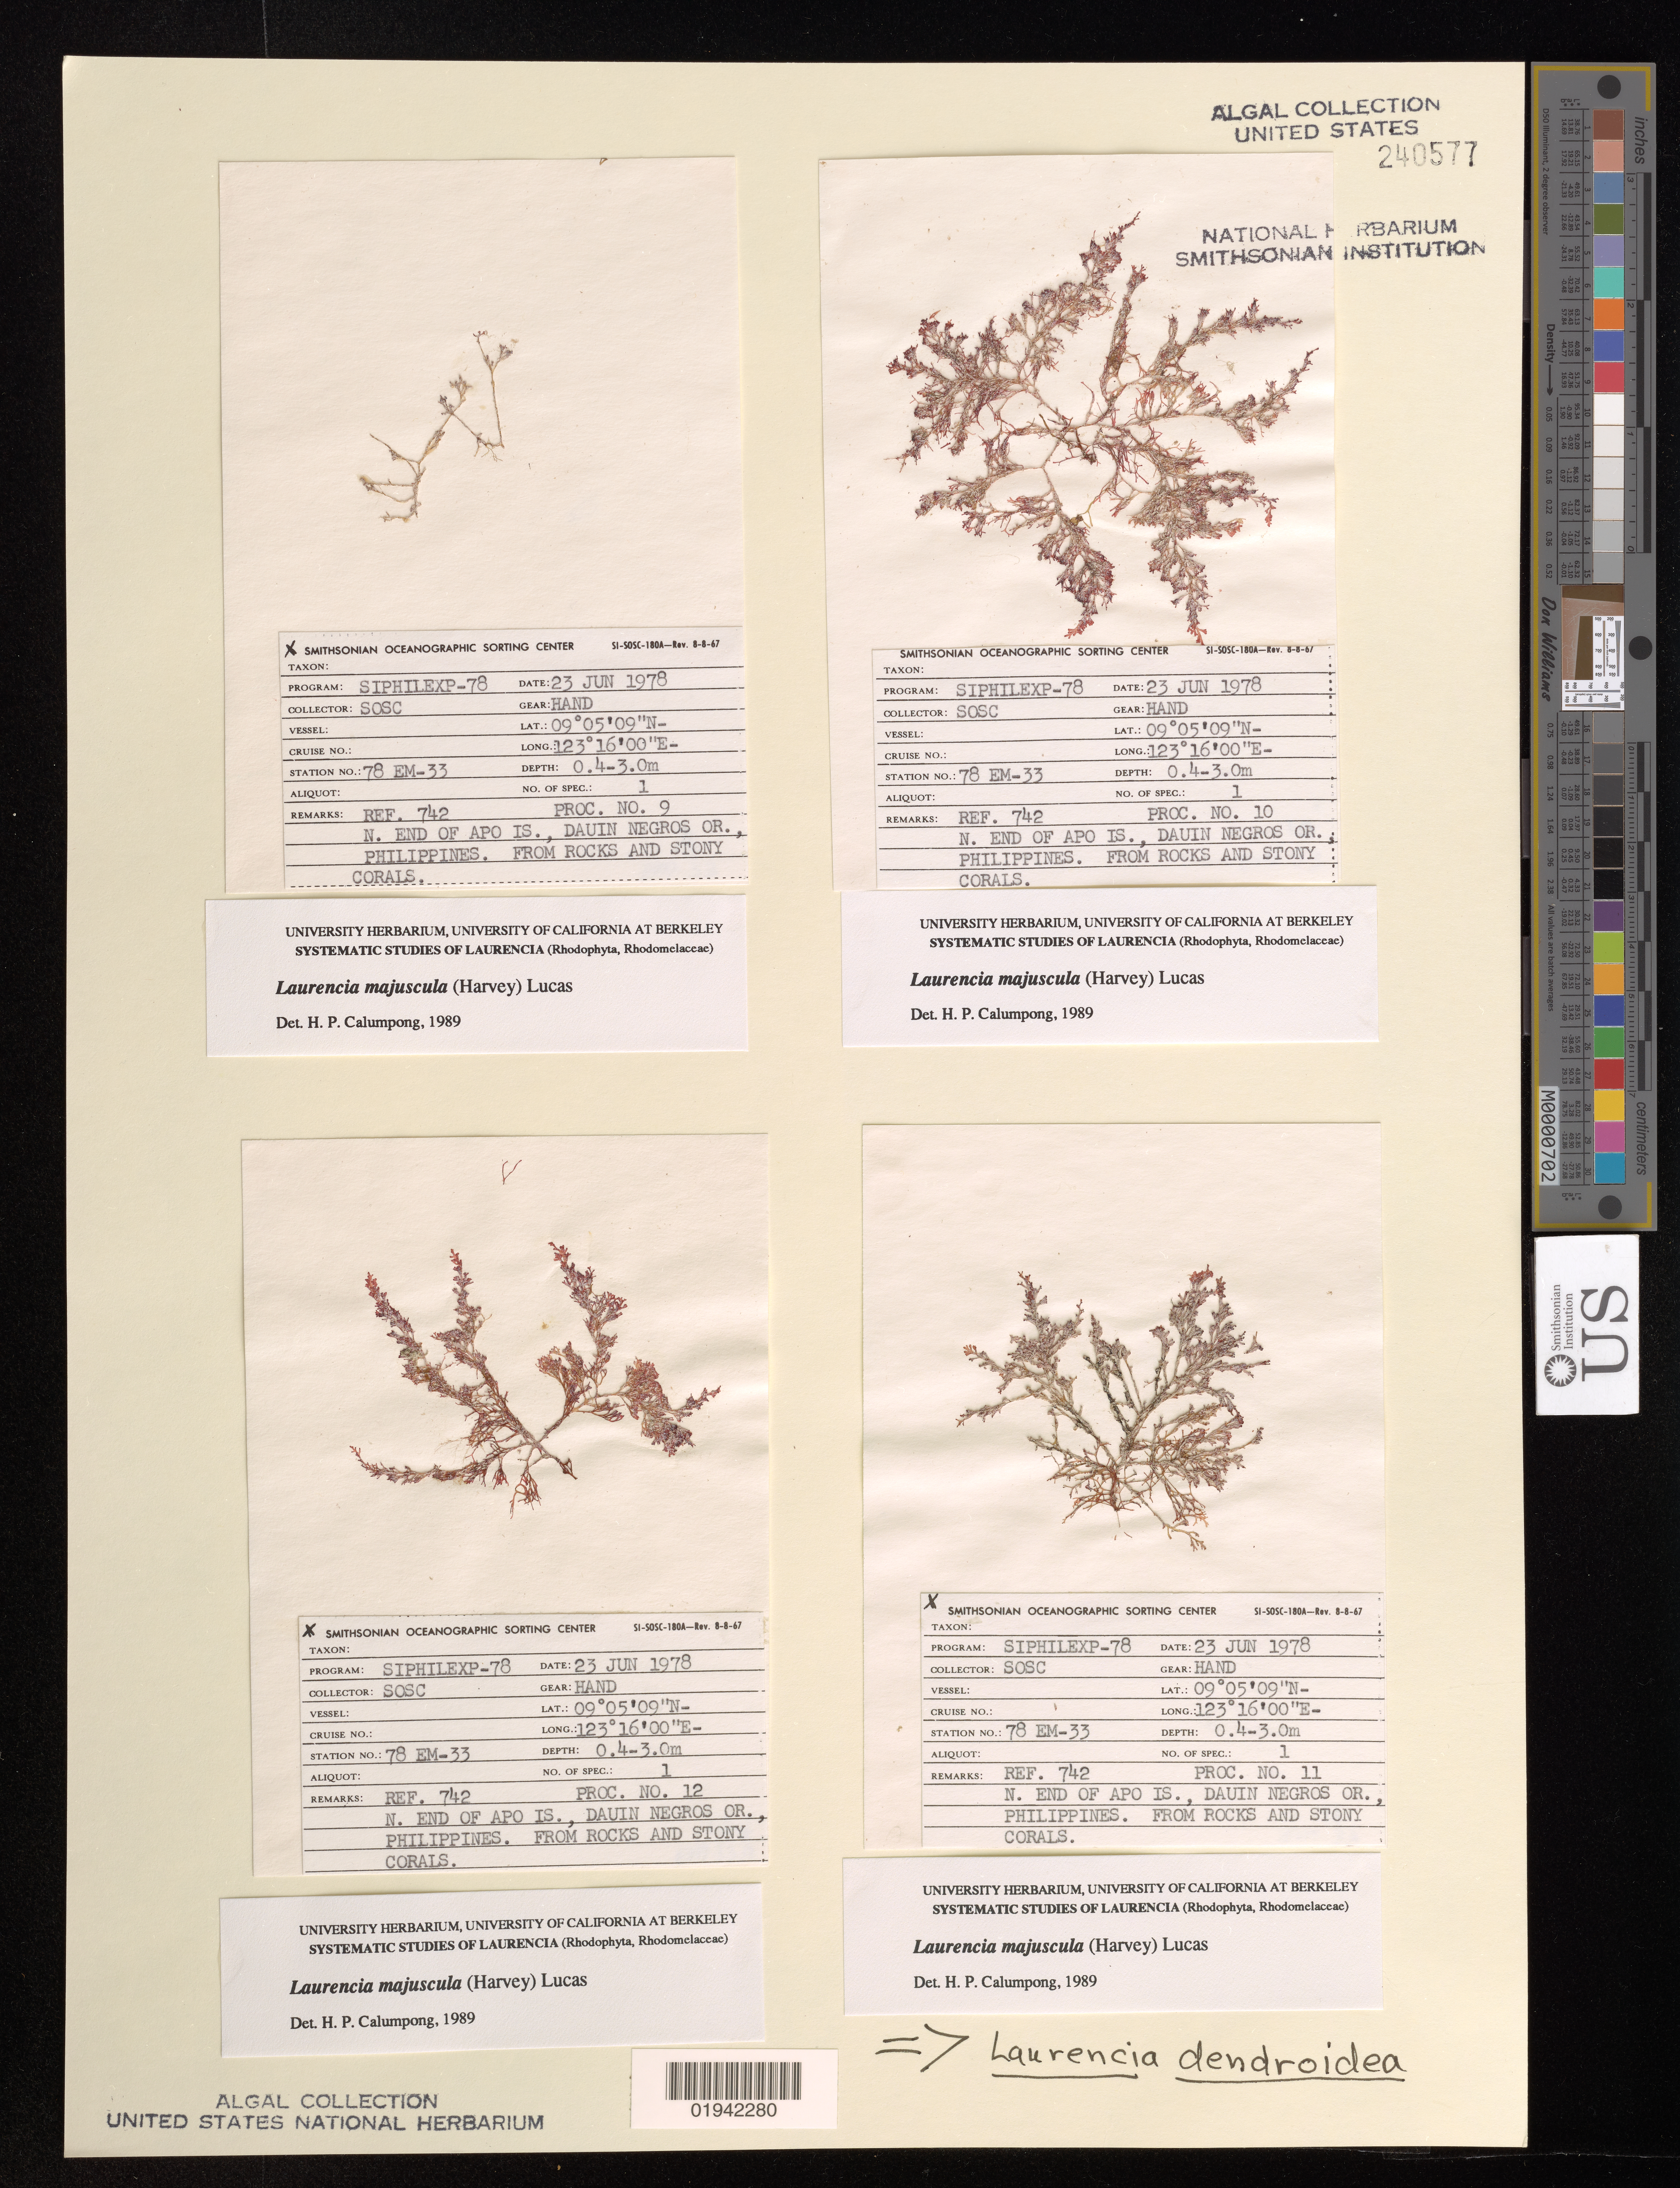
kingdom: Plantae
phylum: Rhodophyta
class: Florideophyceae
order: Ceramiales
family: Rhodomelaceae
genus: Laurencia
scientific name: Laurencia dendroidea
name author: J. Agardh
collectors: SOSC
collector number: Station 78 EM-33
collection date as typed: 23 Jun 1978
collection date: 1978-06-23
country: Philippines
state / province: Central Visayas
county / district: Negros Oriental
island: Apo Island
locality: Apo island, dauin, negros oriental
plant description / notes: There are 4 specimens on the sheet all of which have different PROC. NO: 9; 10; 11 and 12.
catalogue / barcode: US 240577